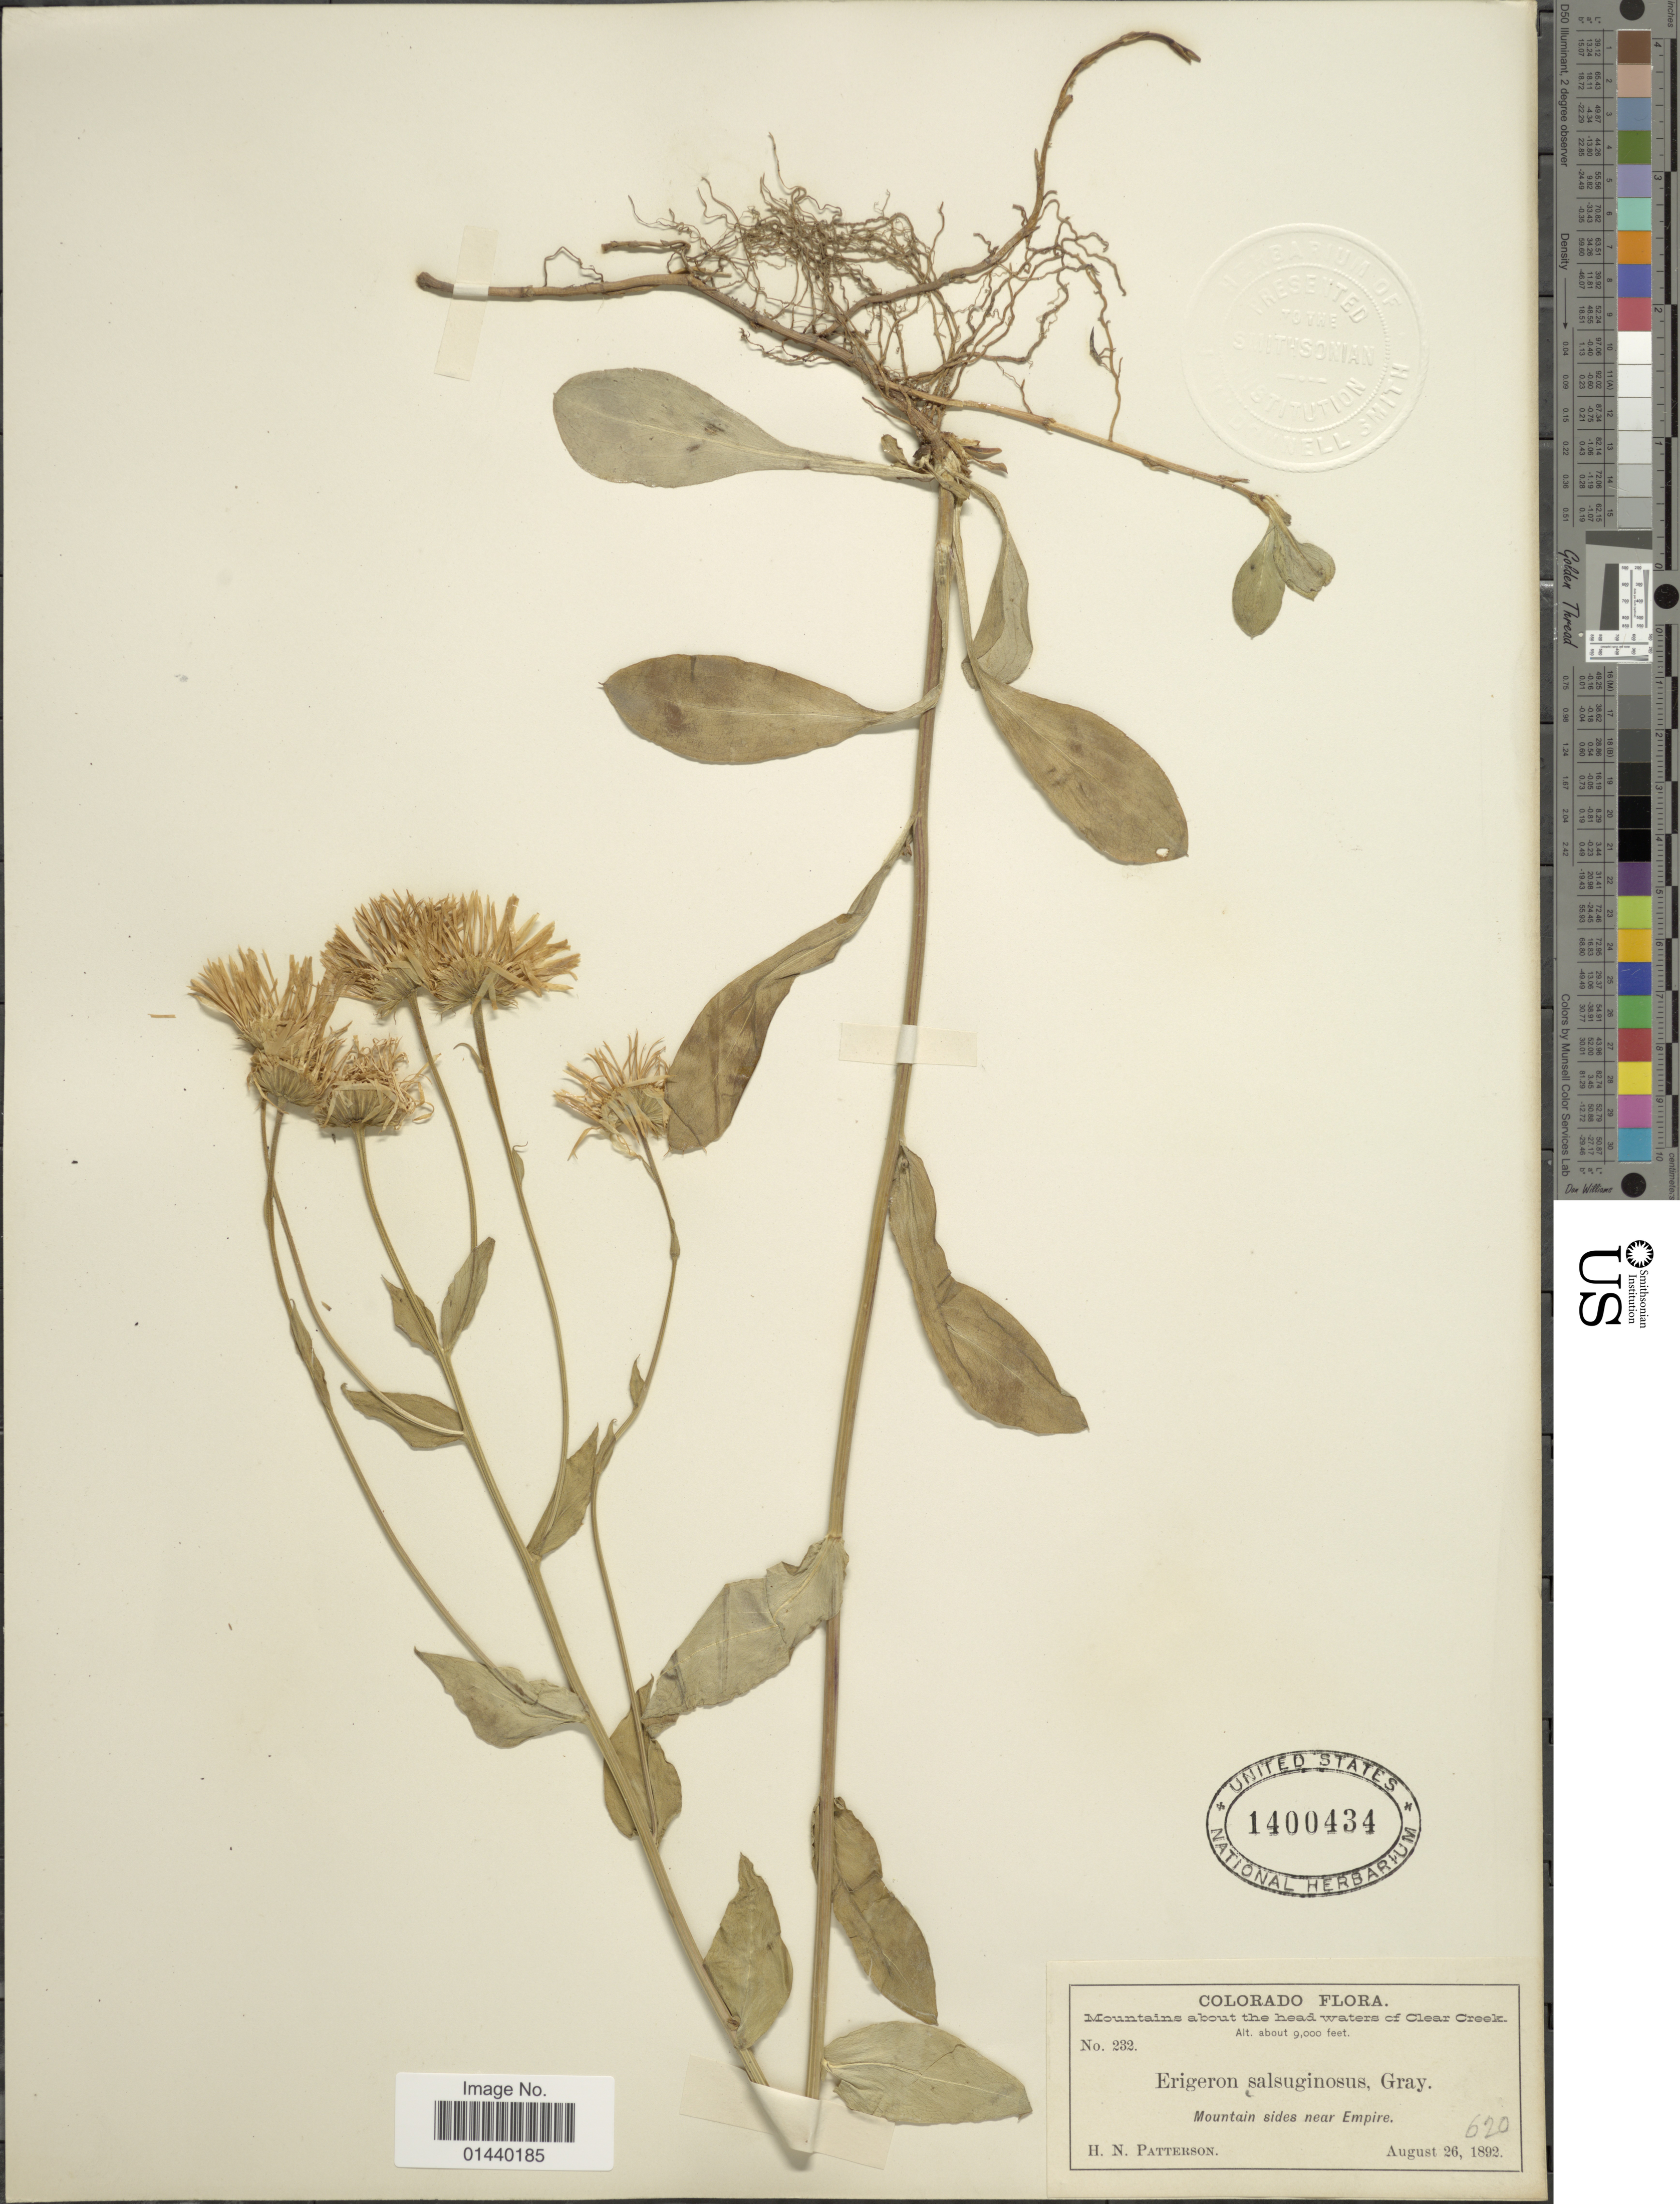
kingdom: Plantae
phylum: Tracheophyta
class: Magnoliopsida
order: Asterales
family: Asteraceae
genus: Erigeron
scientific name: Erigeron salsuginosus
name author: (Richardson ex R. Br.) A. Gray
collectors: H. N. Patterson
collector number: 232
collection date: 1892-08-26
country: United States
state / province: Colorado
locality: Mountains about the head waters of Clear Creek. Mountain sides near Empire.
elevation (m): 2743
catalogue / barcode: US 1400434